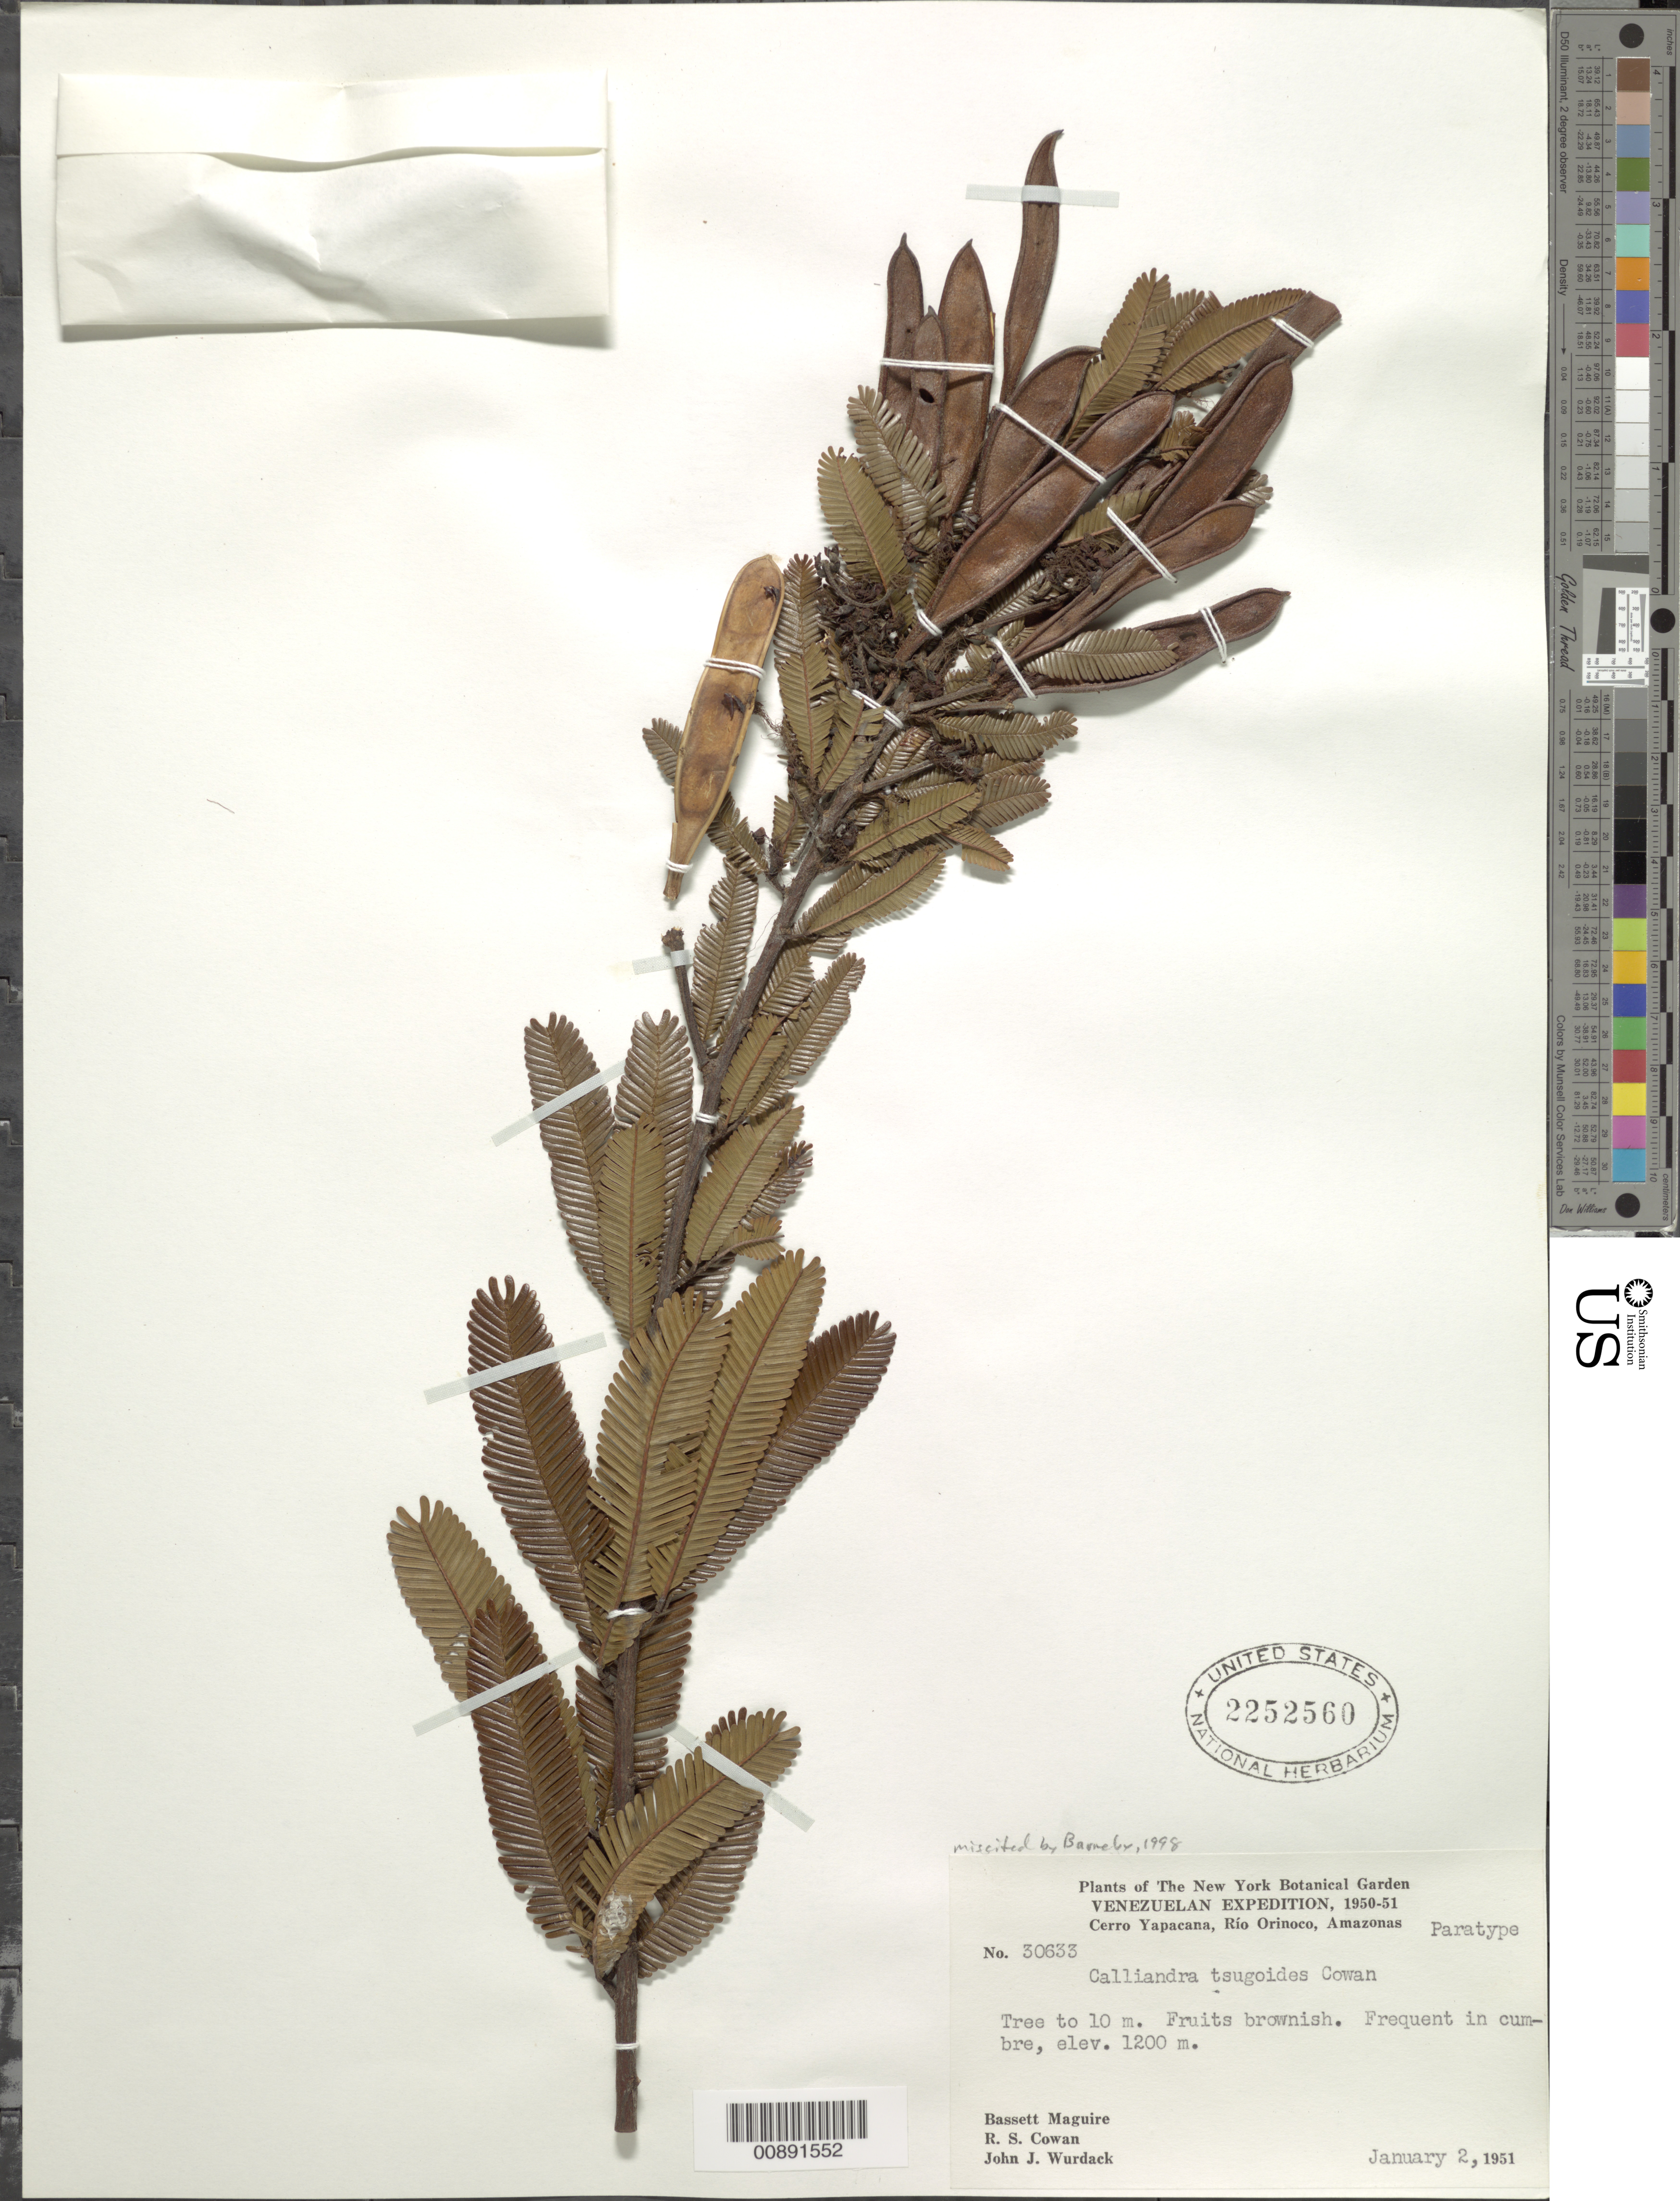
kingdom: Plantae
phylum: Tracheophyta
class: Magnoliopsida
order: Fabales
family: Fabaceae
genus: Calliandra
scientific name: Calliandra tsugoides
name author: R.S. Cowan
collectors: B. Maguire, R. S. Cowan & J. J. Wurdack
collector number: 30633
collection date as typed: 2-Jan-51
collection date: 1951-01-02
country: Venezuela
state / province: Amazonas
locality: Cerro Yapacána, Río Orinoco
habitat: Cumbre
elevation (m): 1200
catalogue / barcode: US 2252560